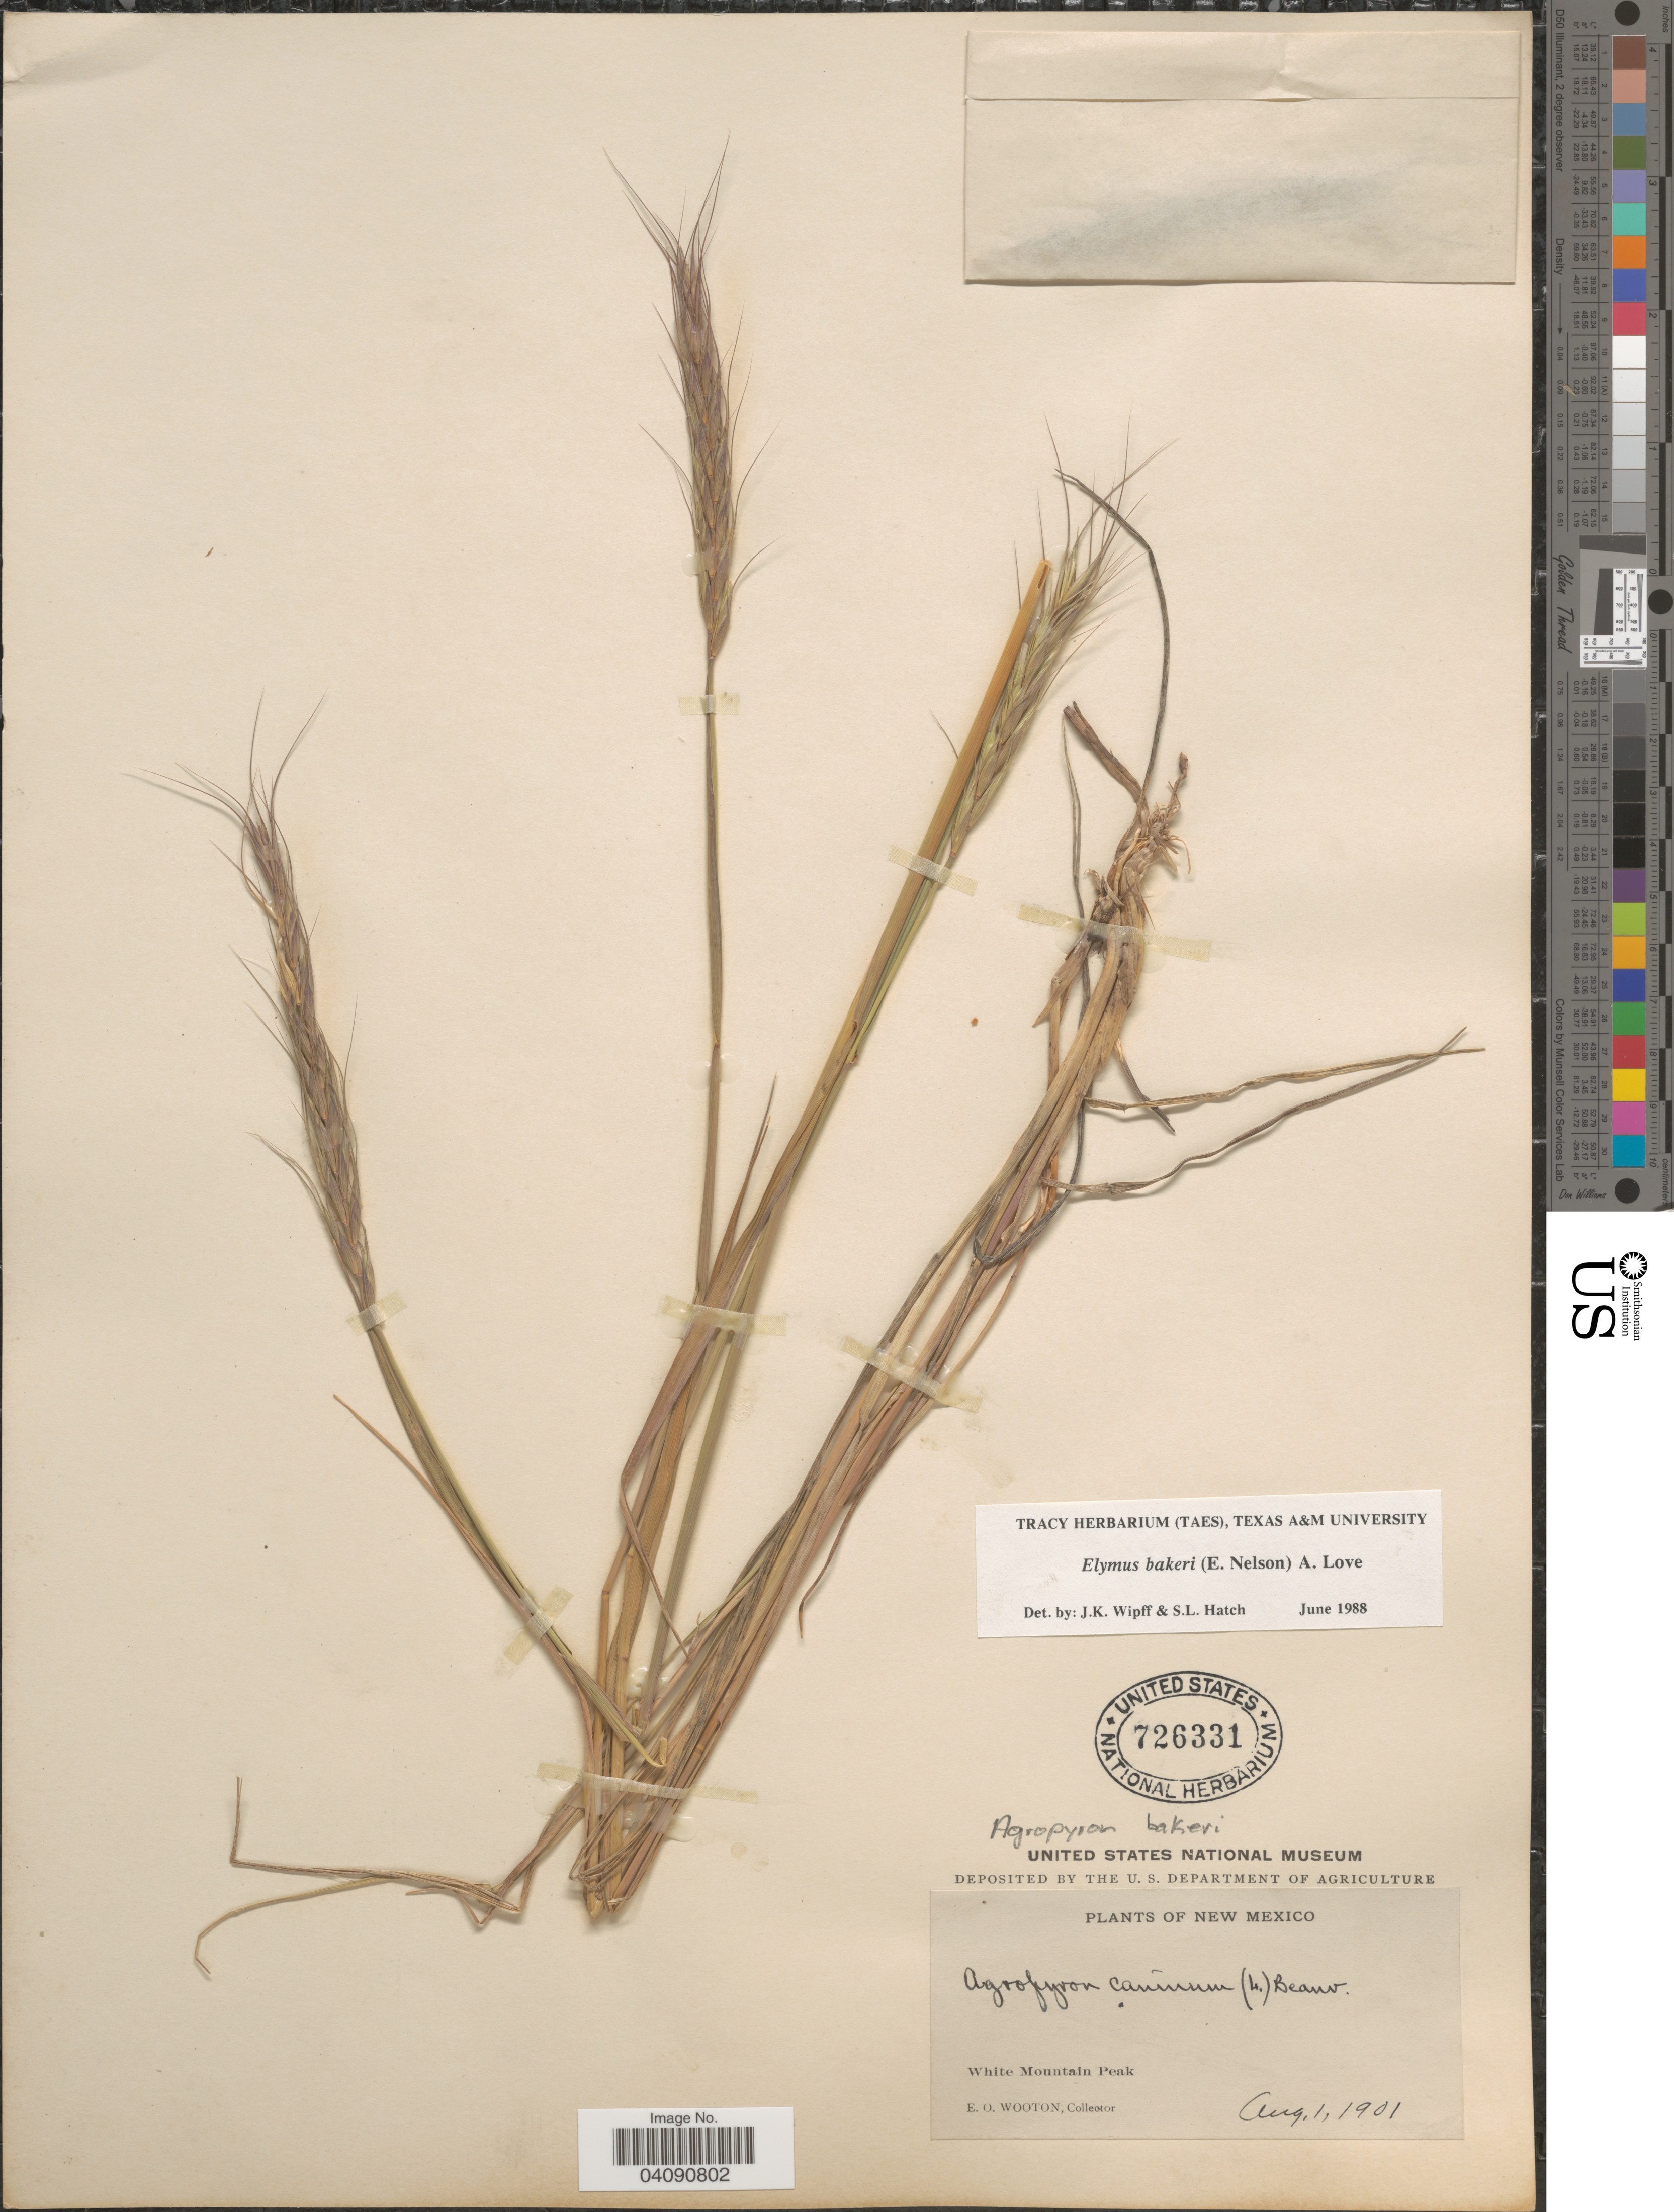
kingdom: Plantae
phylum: Tracheophyta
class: Liliopsida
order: Poales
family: Poaceae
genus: Elymus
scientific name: Elymus bakeri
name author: (E.E. Nelson) Á. Löve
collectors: E. O. Wooton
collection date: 1901-08-01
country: United States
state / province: New Mexico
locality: White Mountain Peak.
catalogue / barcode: US 726331